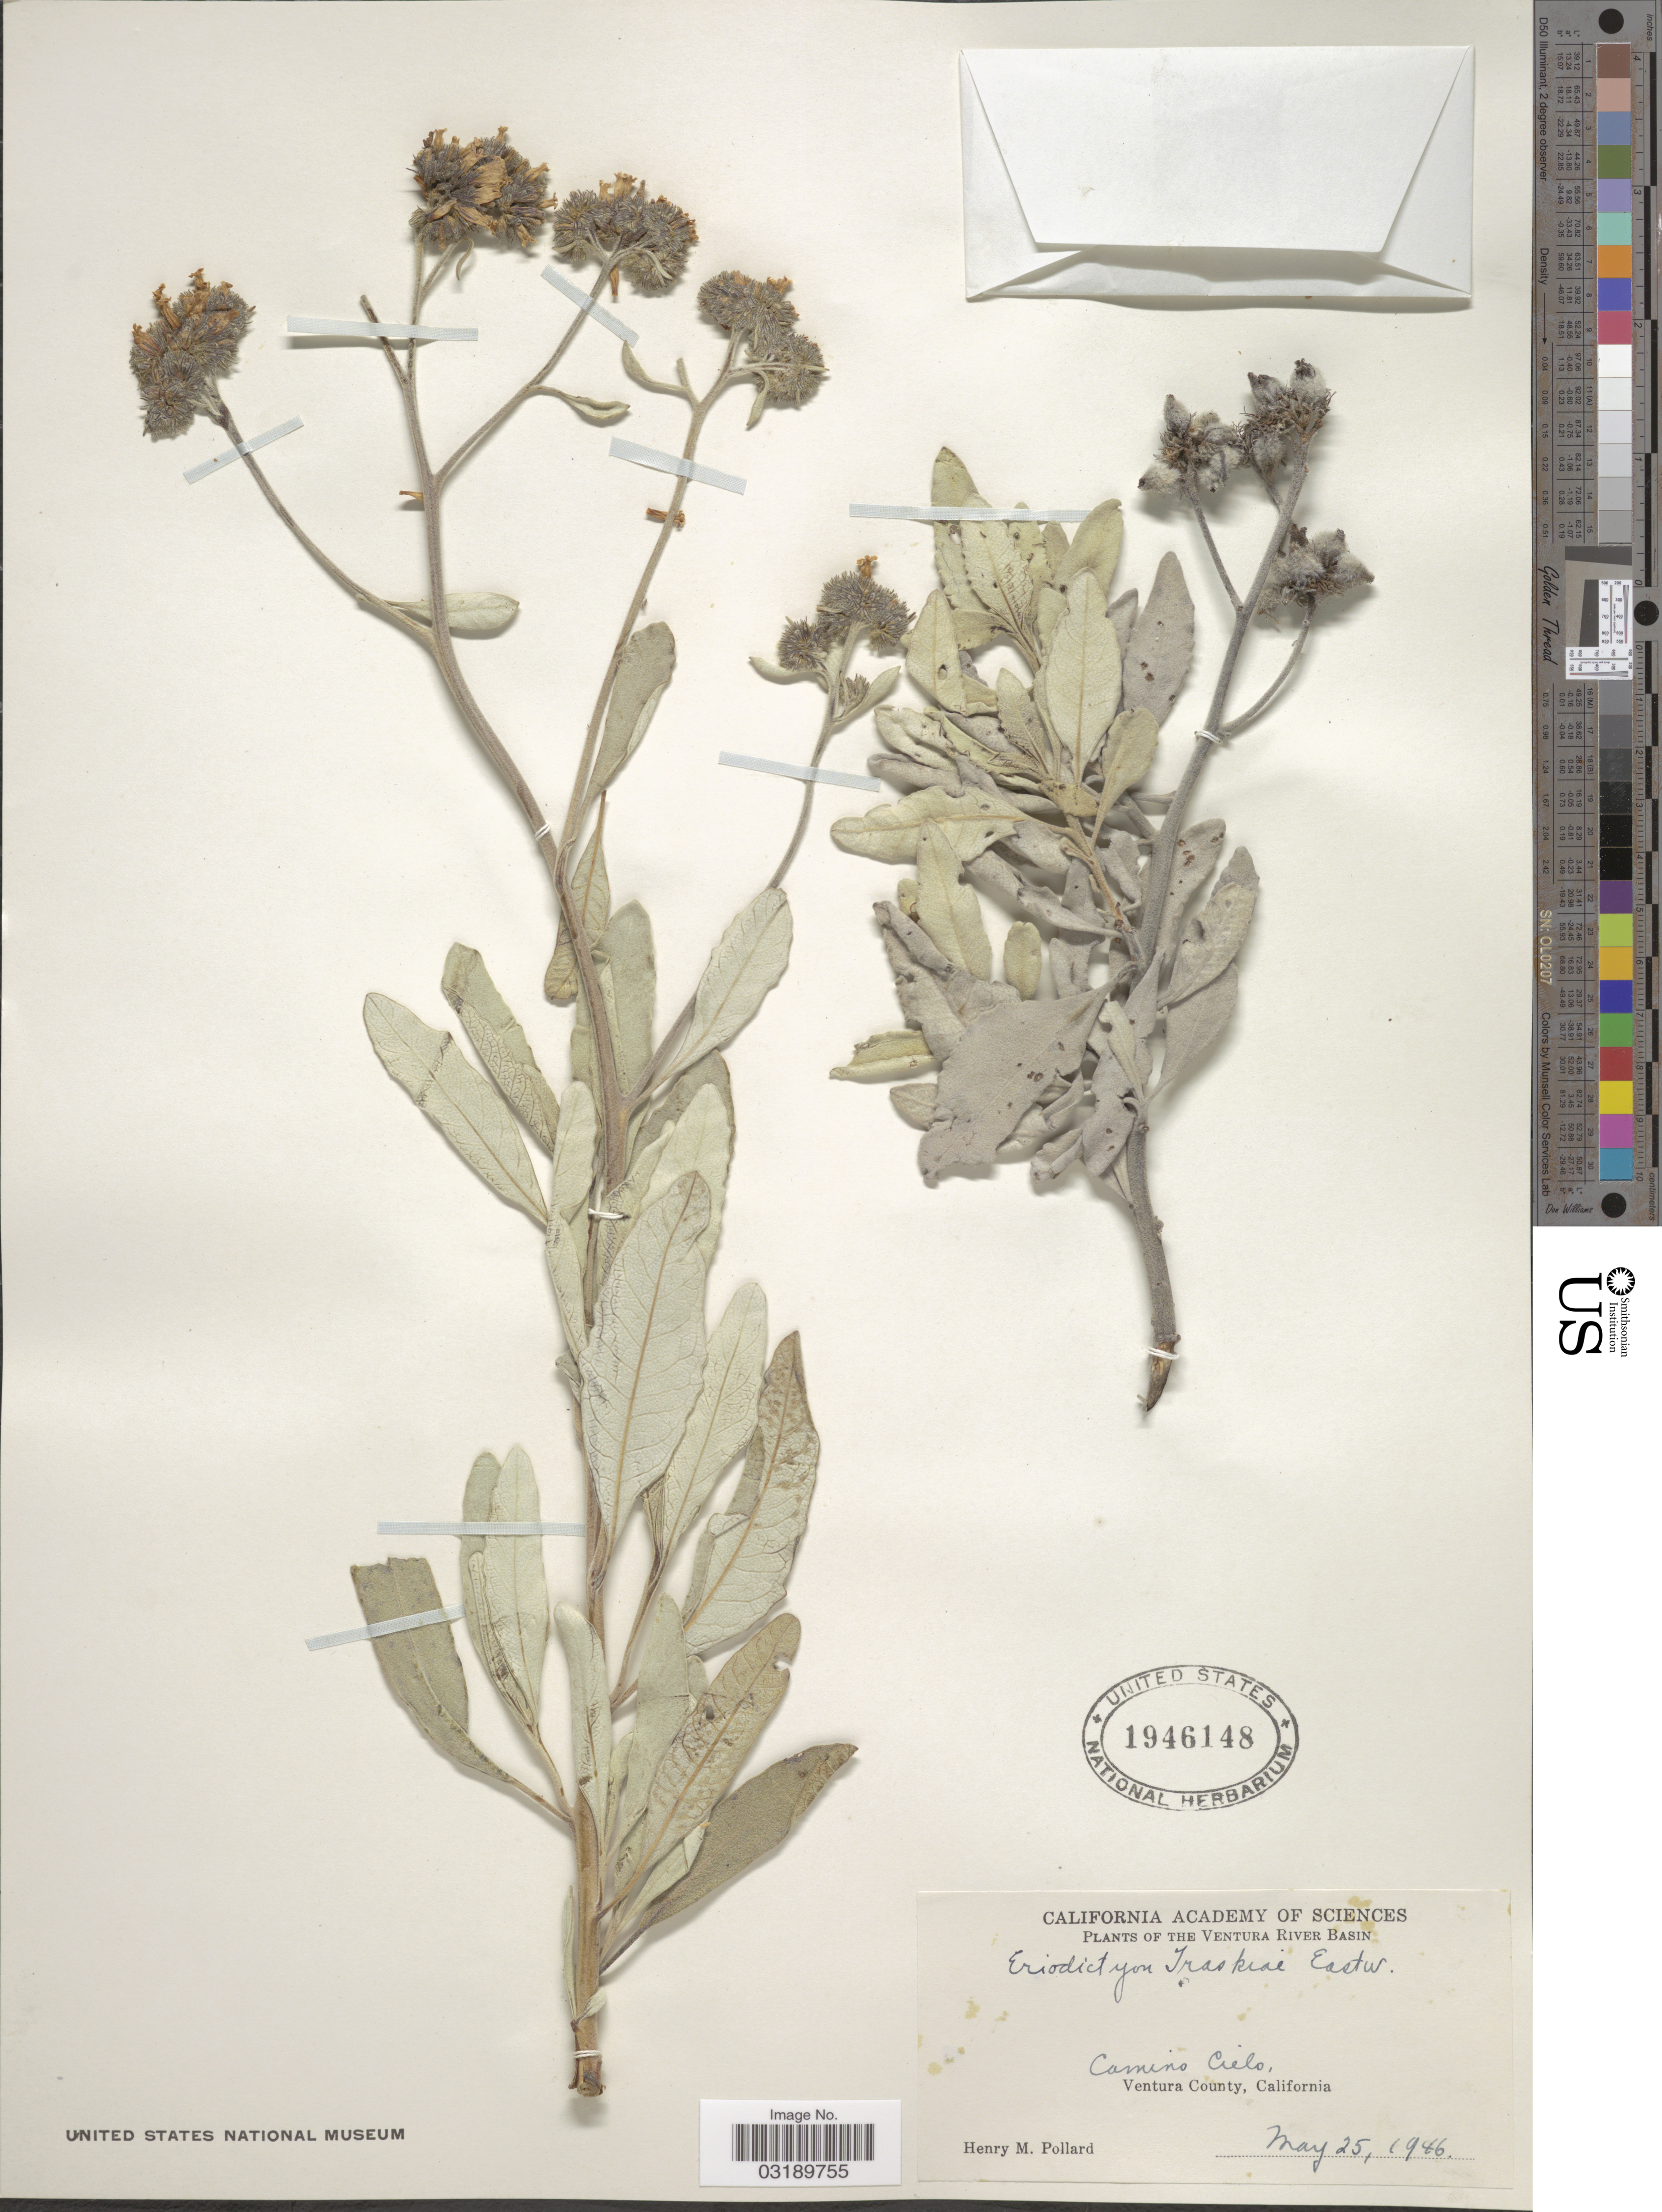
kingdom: Plantae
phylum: Tracheophyta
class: Magnoliopsida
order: Boraginales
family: Namaceae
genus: Eriodictyon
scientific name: Eriodictyon traskiae var. smithii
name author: (Munz) Hannan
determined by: Rogers, Z. S.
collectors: H. M. Pollard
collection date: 1946-05-25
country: United States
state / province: California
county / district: Ventura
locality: The Ventura River Basin. Camino Cielo, Ventura County.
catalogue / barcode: US 1946148